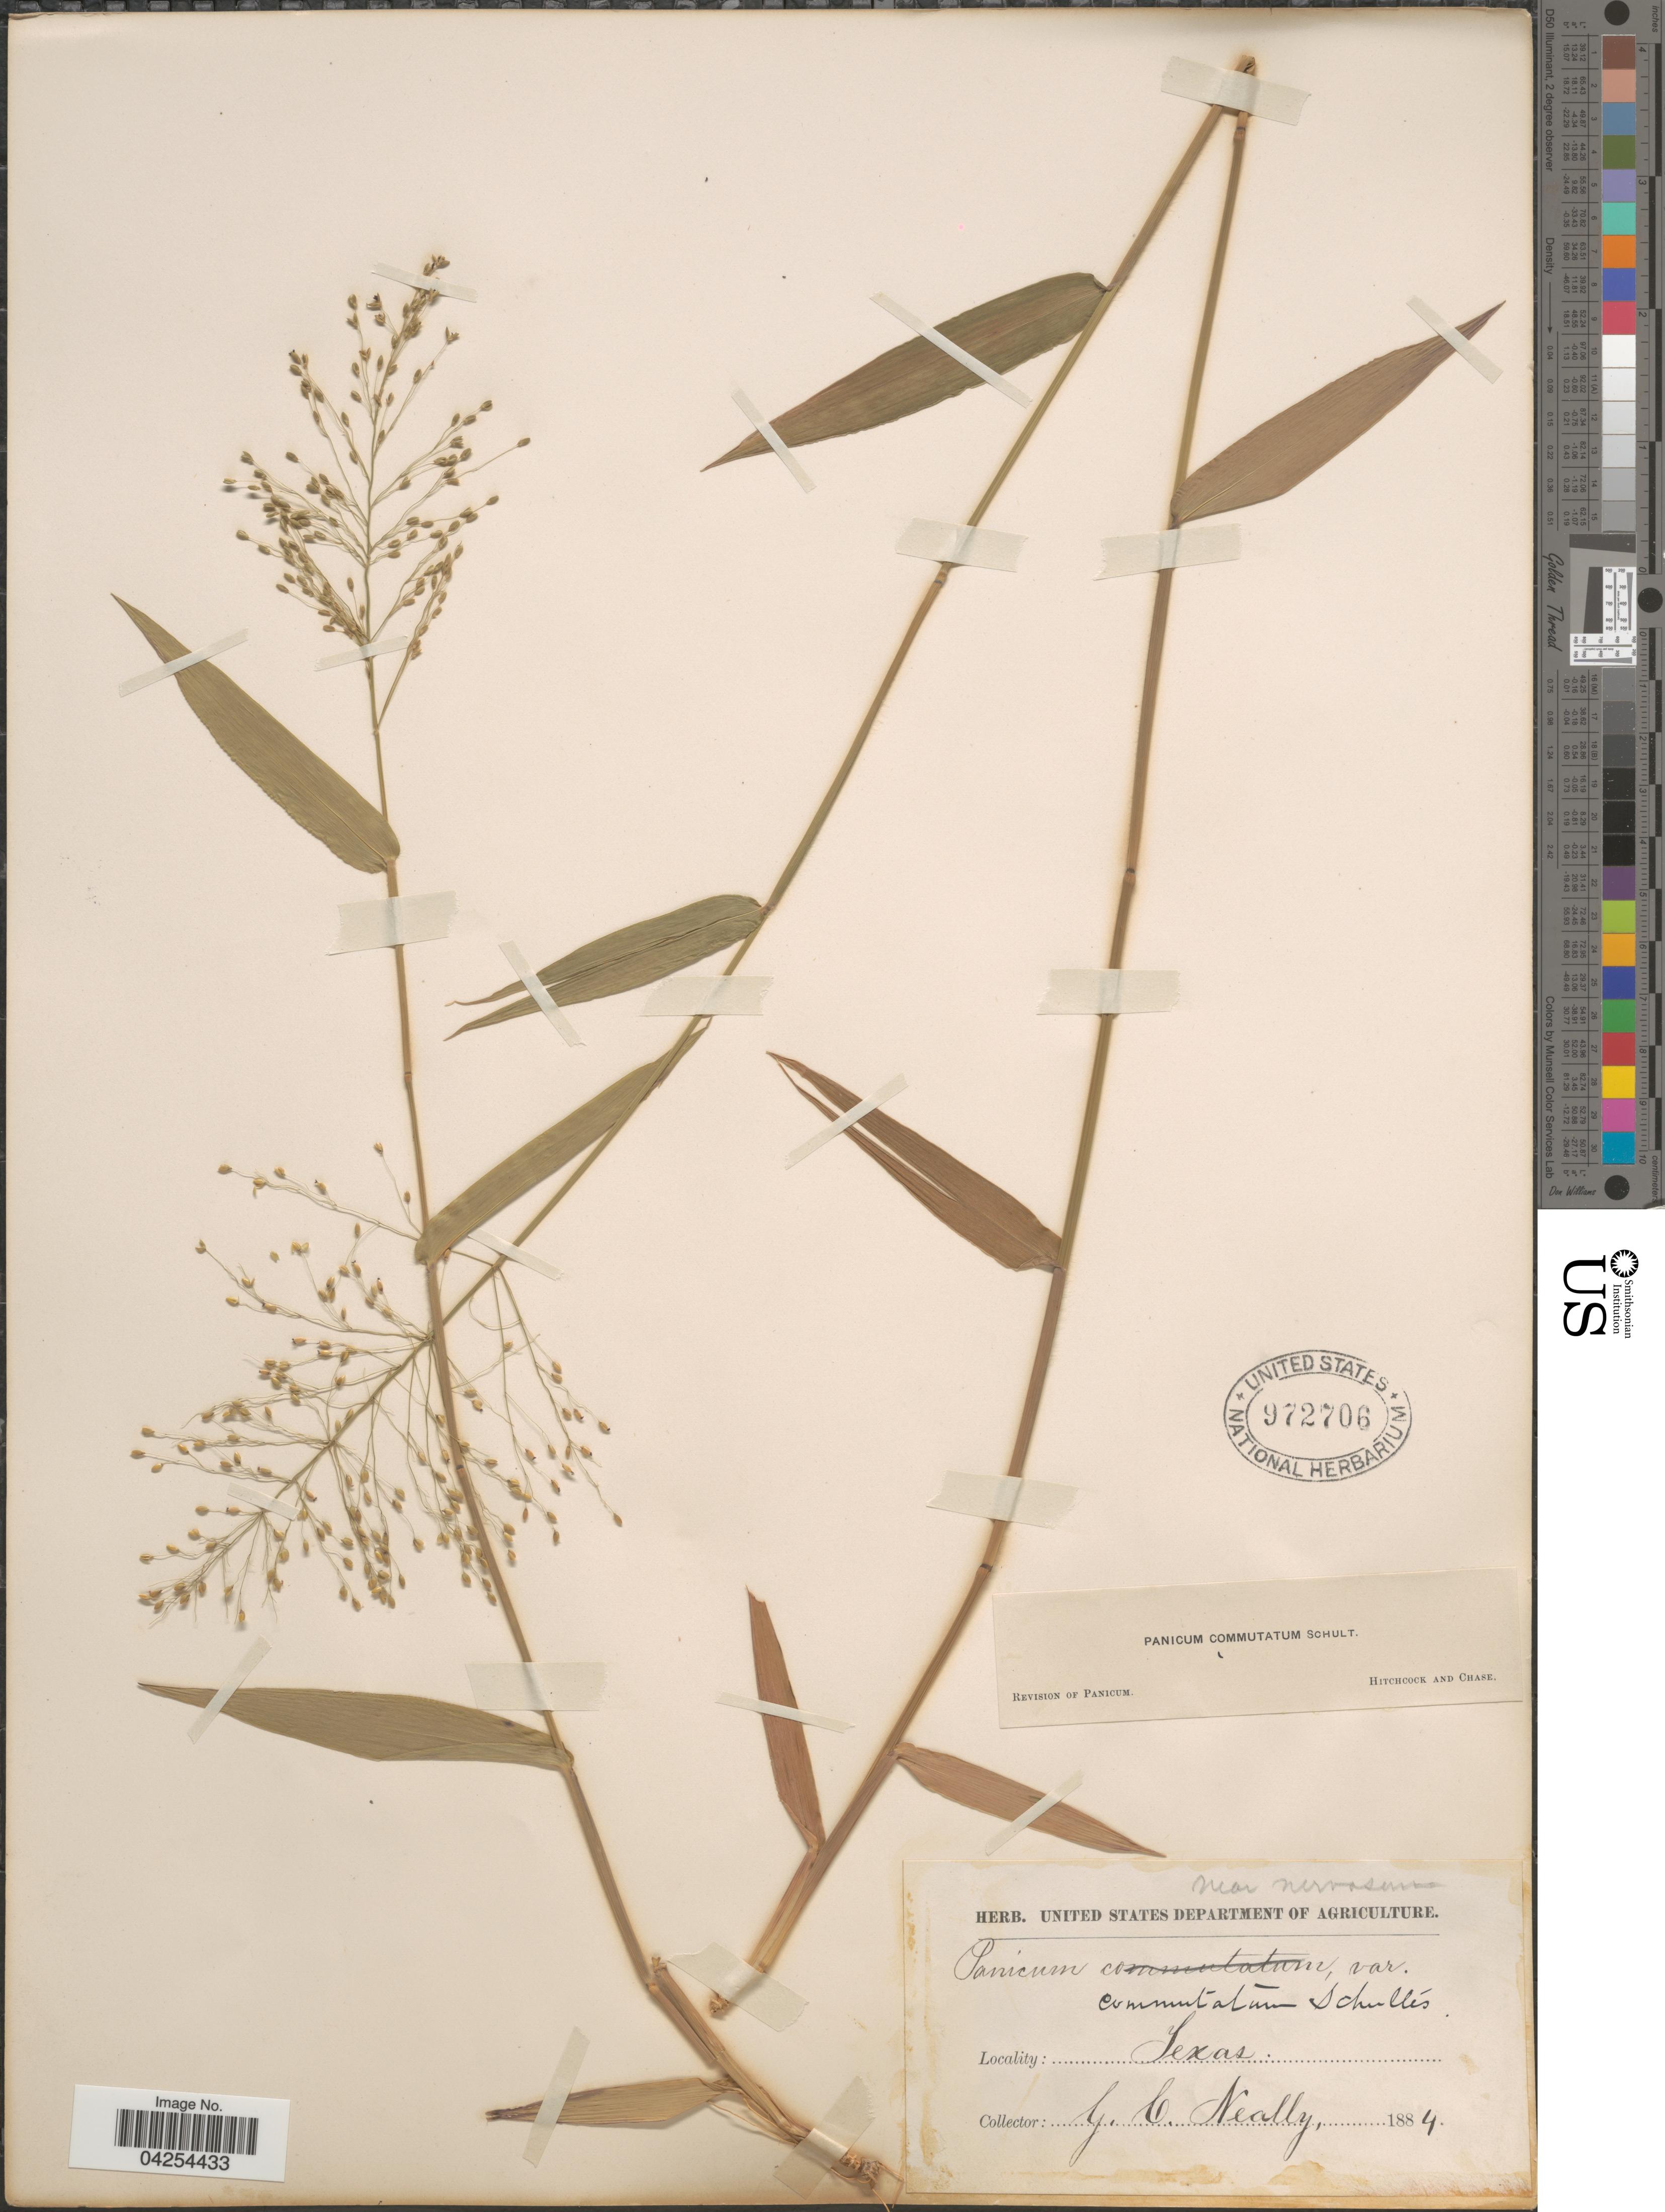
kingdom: Plantae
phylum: Tracheophyta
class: Liliopsida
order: Poales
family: Poaceae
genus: Dichanthelium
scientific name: Dichanthelium commutatum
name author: (Schult.) Gould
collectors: G. Neally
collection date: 1884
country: United States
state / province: Texas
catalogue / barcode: US 972706